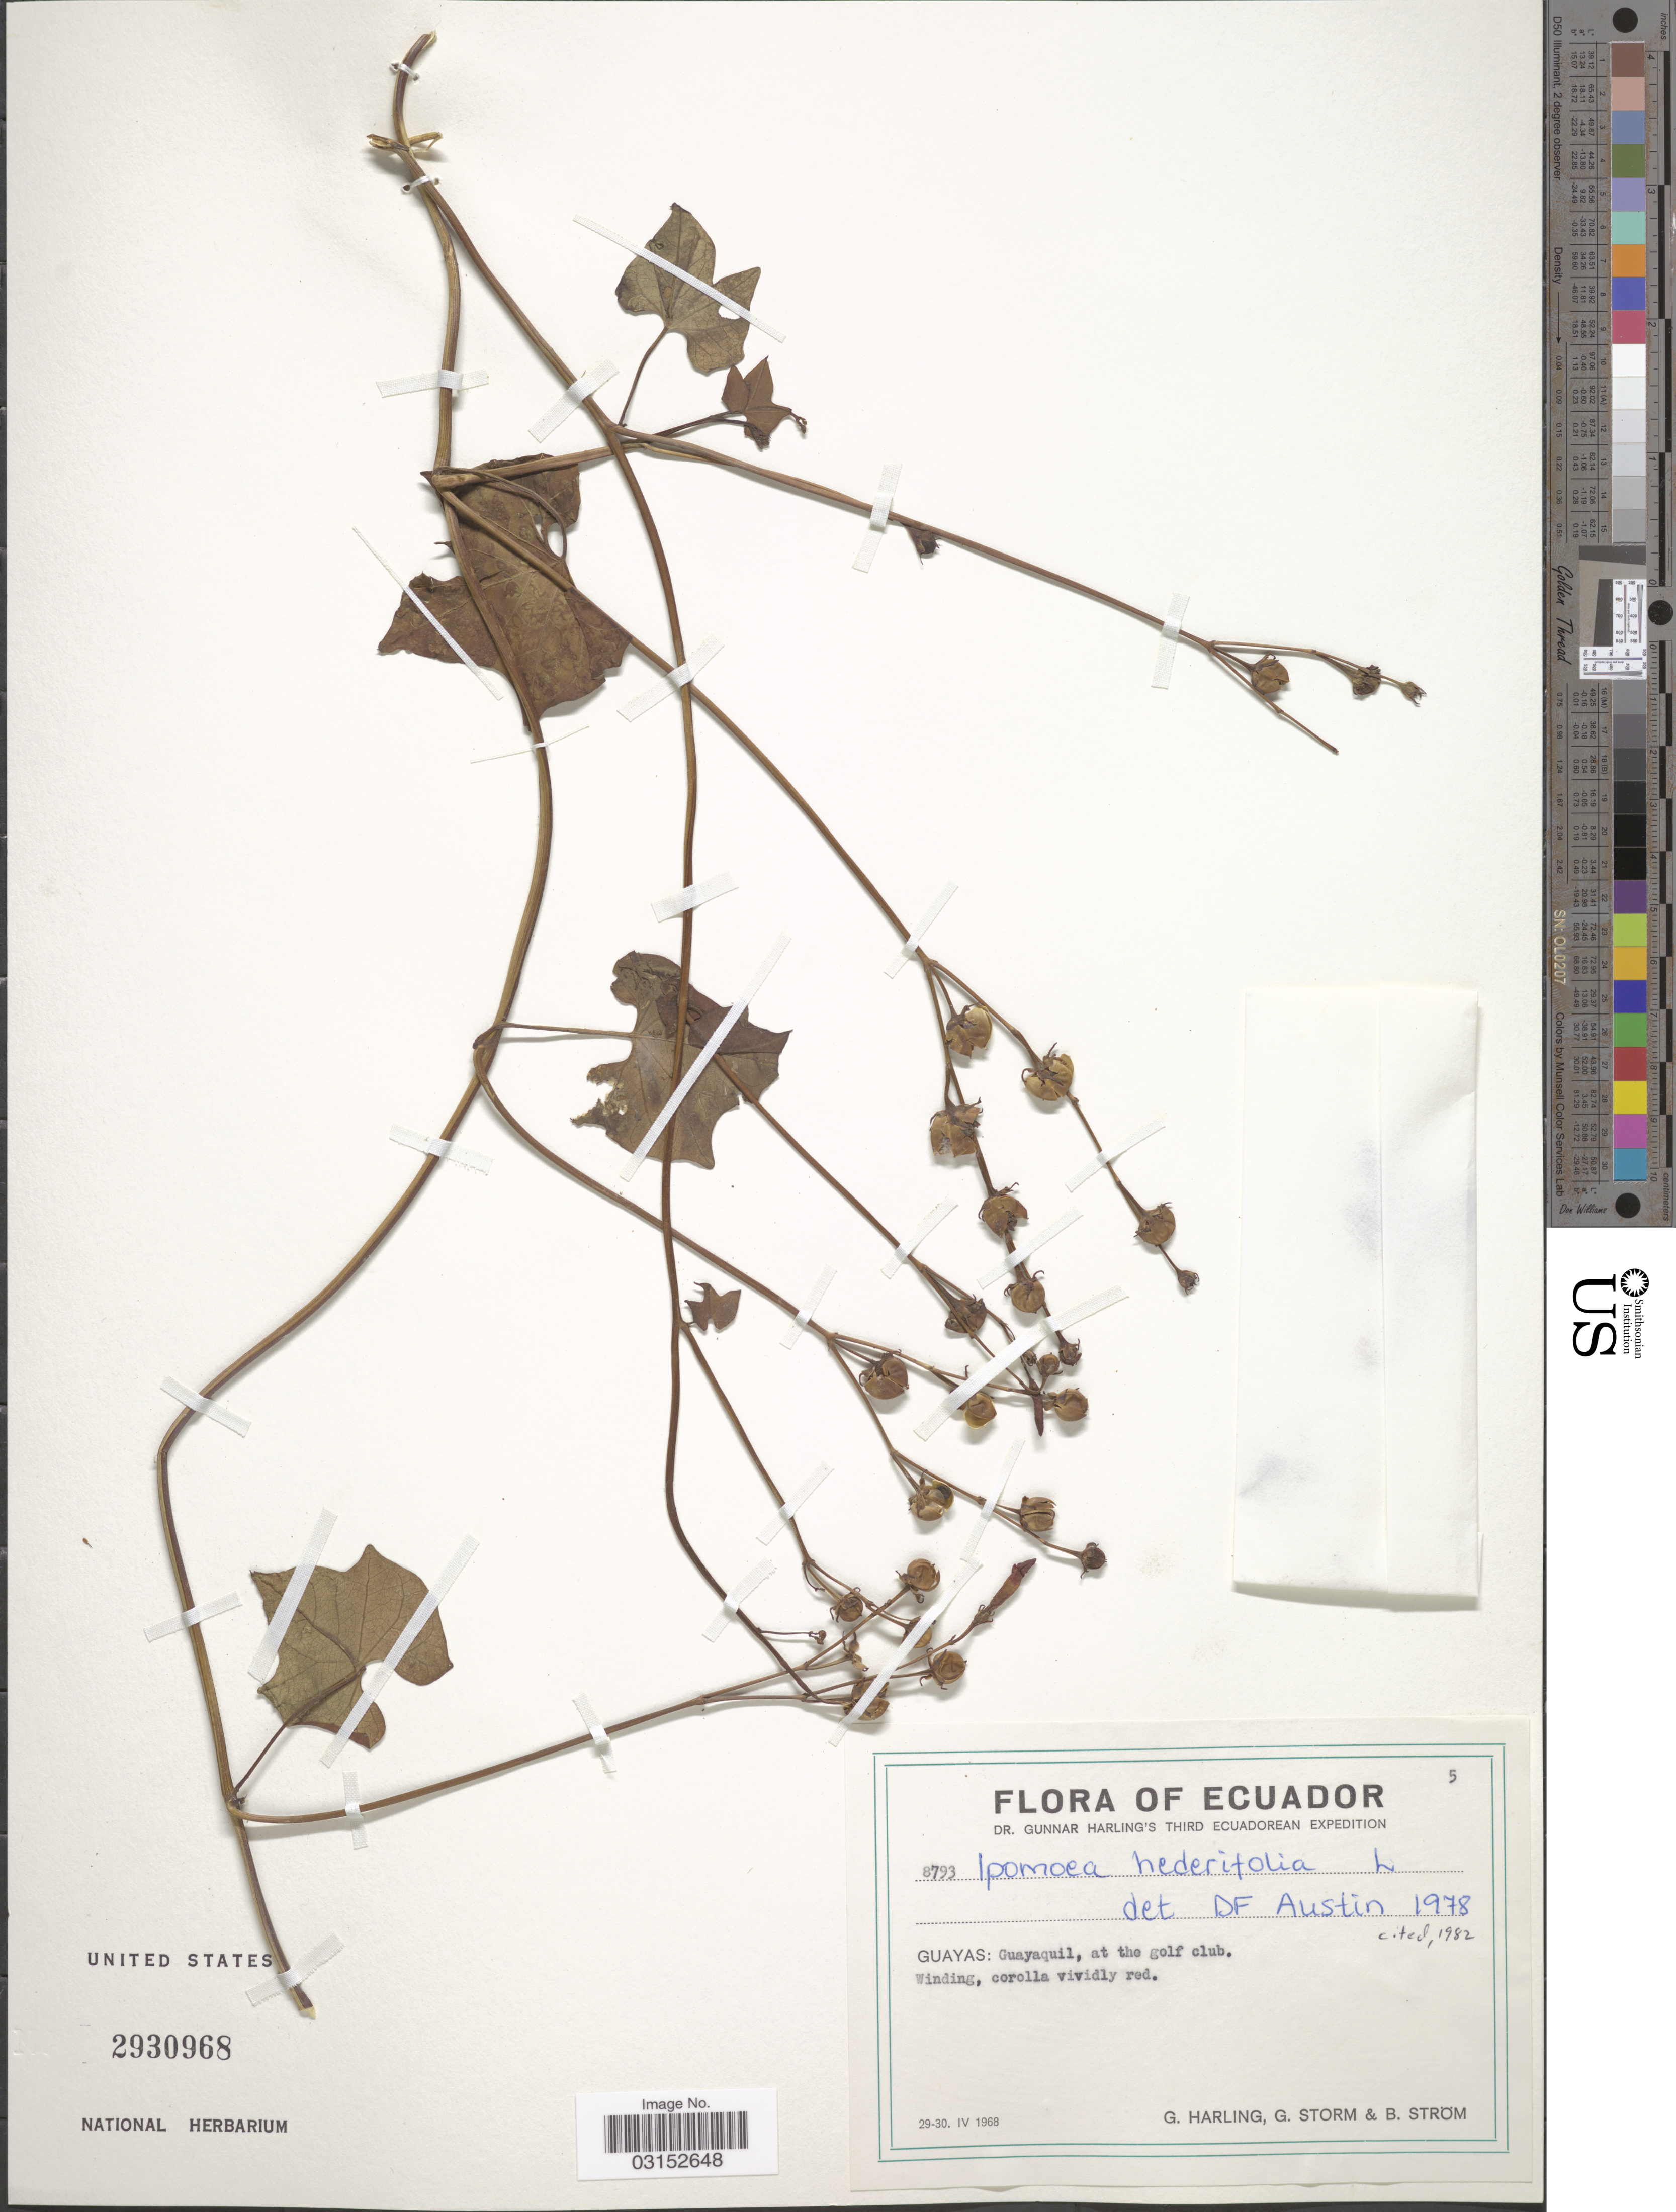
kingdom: Plantae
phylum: Tracheophyta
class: Magnoliopsida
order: Solanales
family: Convolvulaceae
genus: Ipomoea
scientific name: Ipomoea hederifolia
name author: L.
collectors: G. Harling, G. Storm & B. Strom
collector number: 8793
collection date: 1968-04-29/1968-04-30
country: Ecuador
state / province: Guayas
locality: Guayaquil, at the golf club.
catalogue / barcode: US 2930968